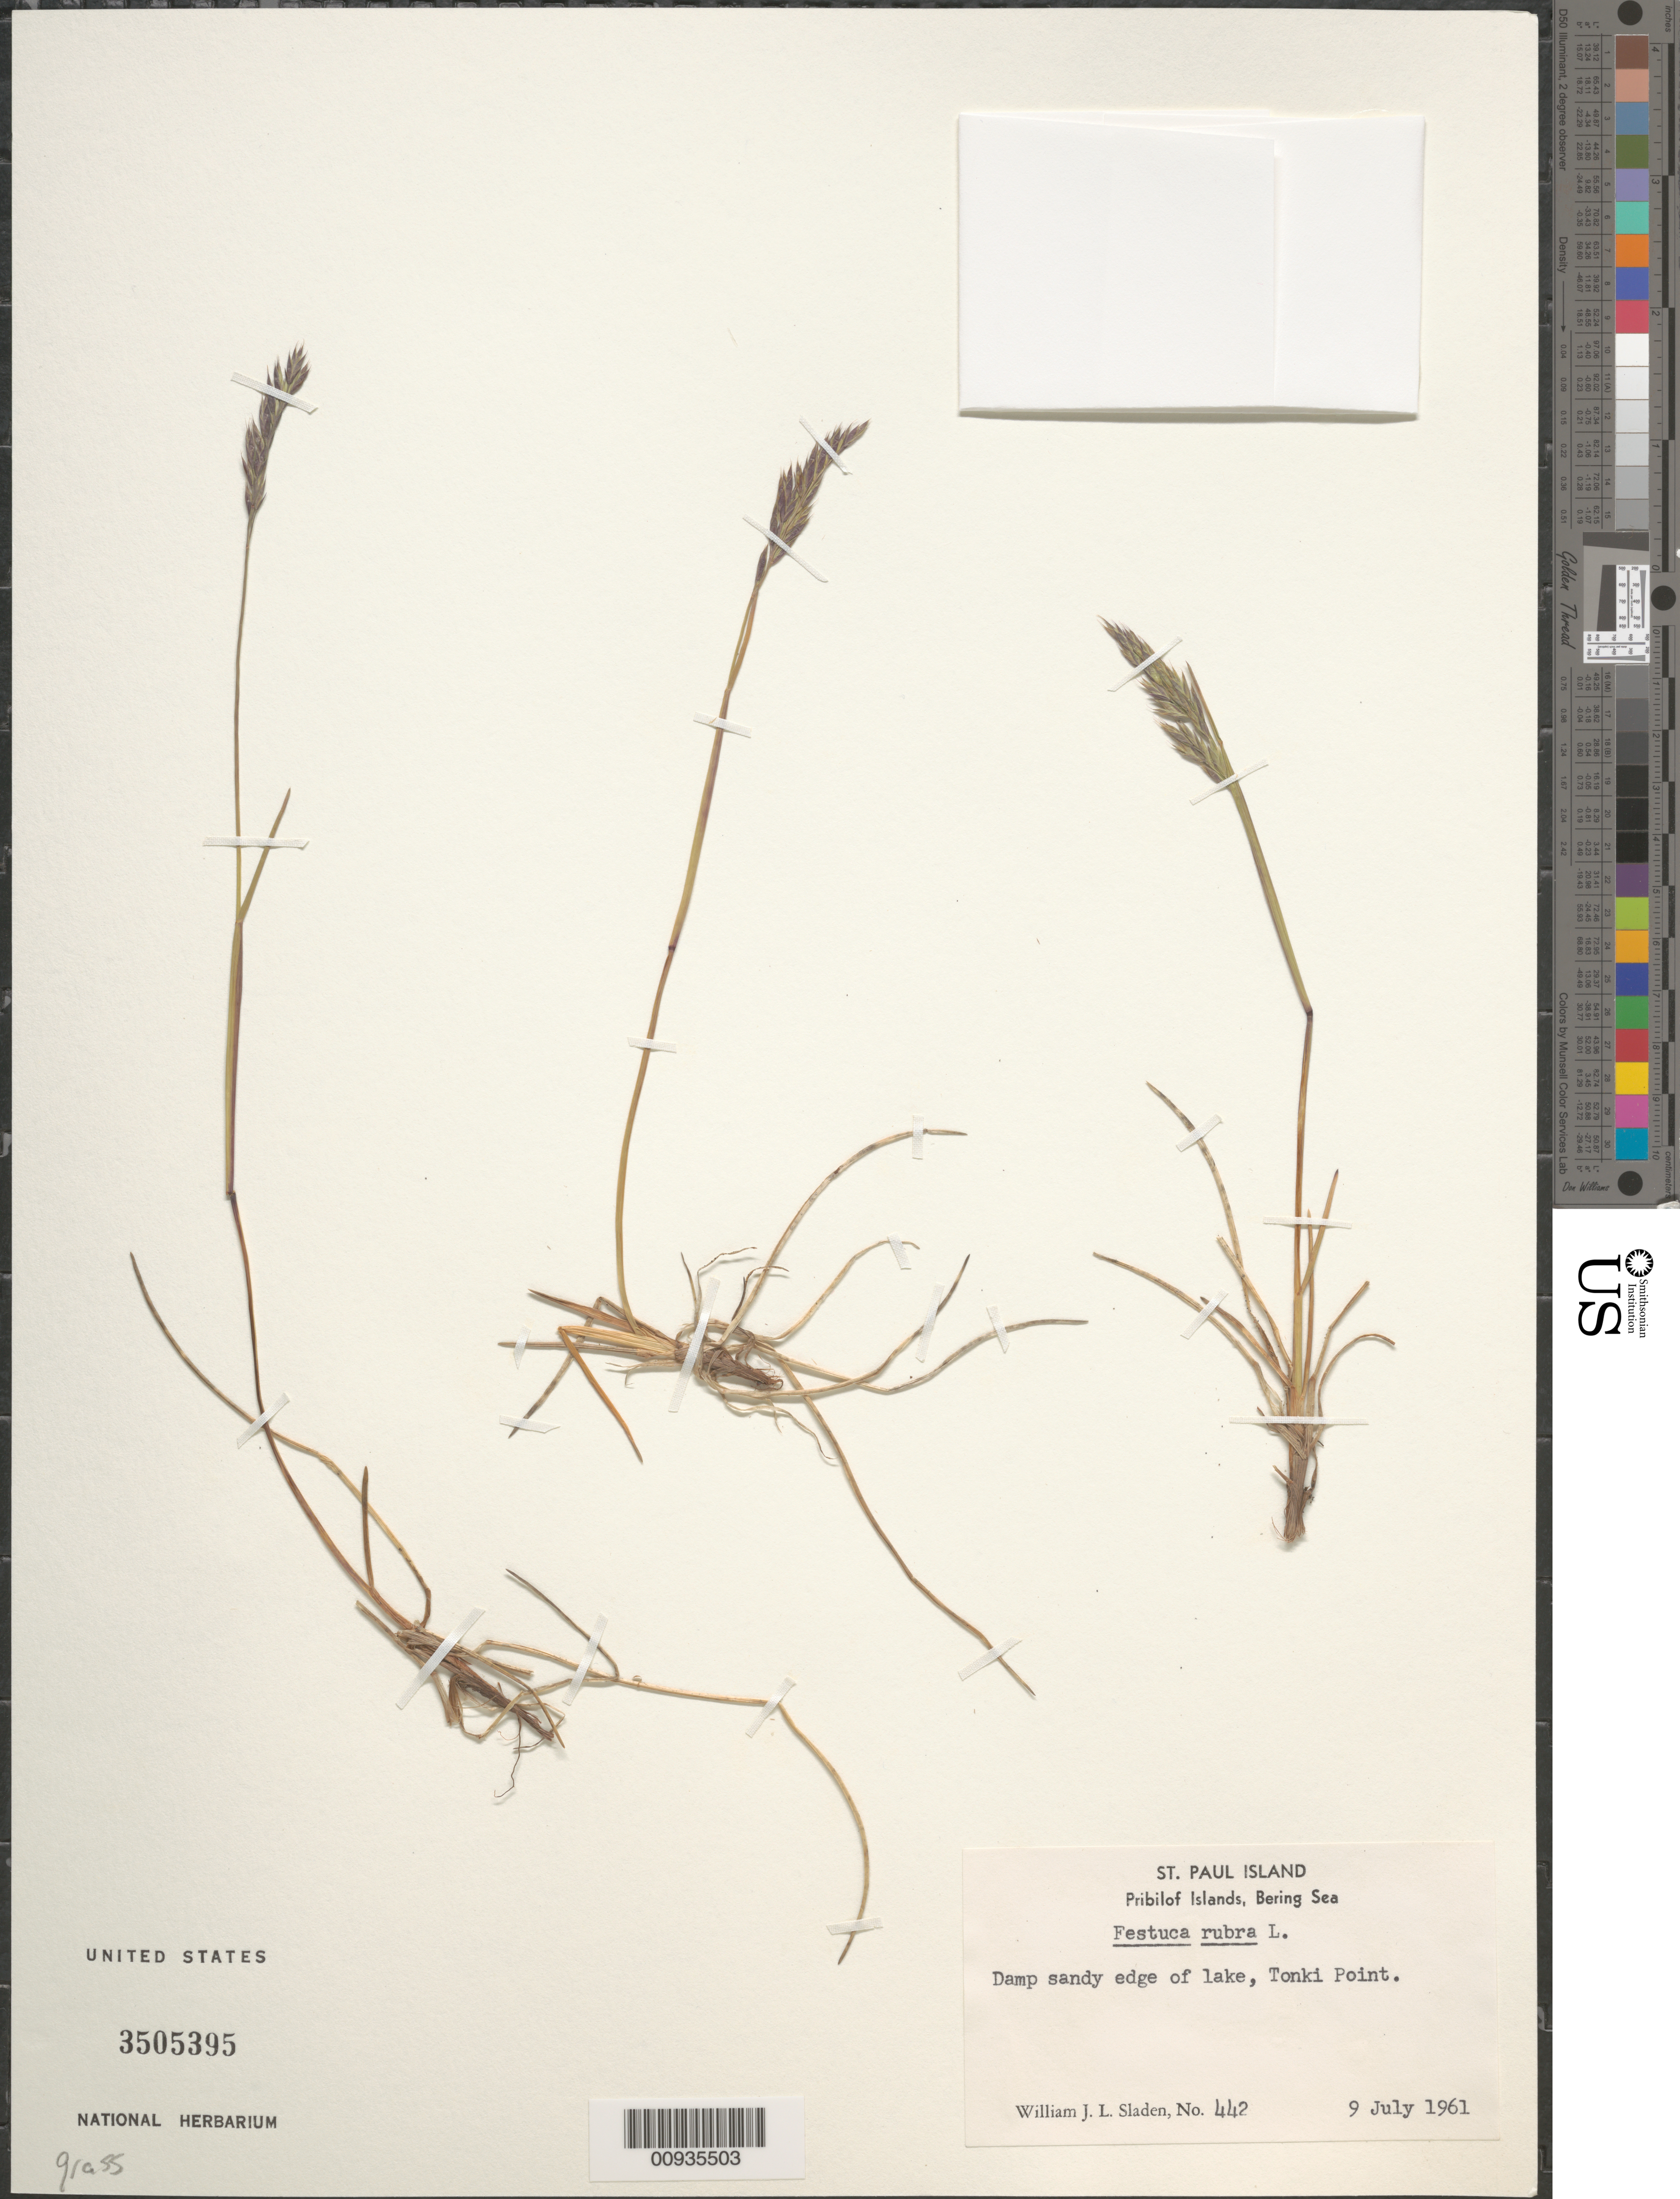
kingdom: Plantae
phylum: Tracheophyta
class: Liliopsida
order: Poales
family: Poaceae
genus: Festuca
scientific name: Festuca rubra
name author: L.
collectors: W. Sladen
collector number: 442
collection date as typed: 09 Jul 1961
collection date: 1961-07-09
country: United States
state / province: Alaska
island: St. Paul Island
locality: Tonki Point., Bering Sea, Pribilof Islands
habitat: Damp sandy edge of lake.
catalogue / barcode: US 3505395